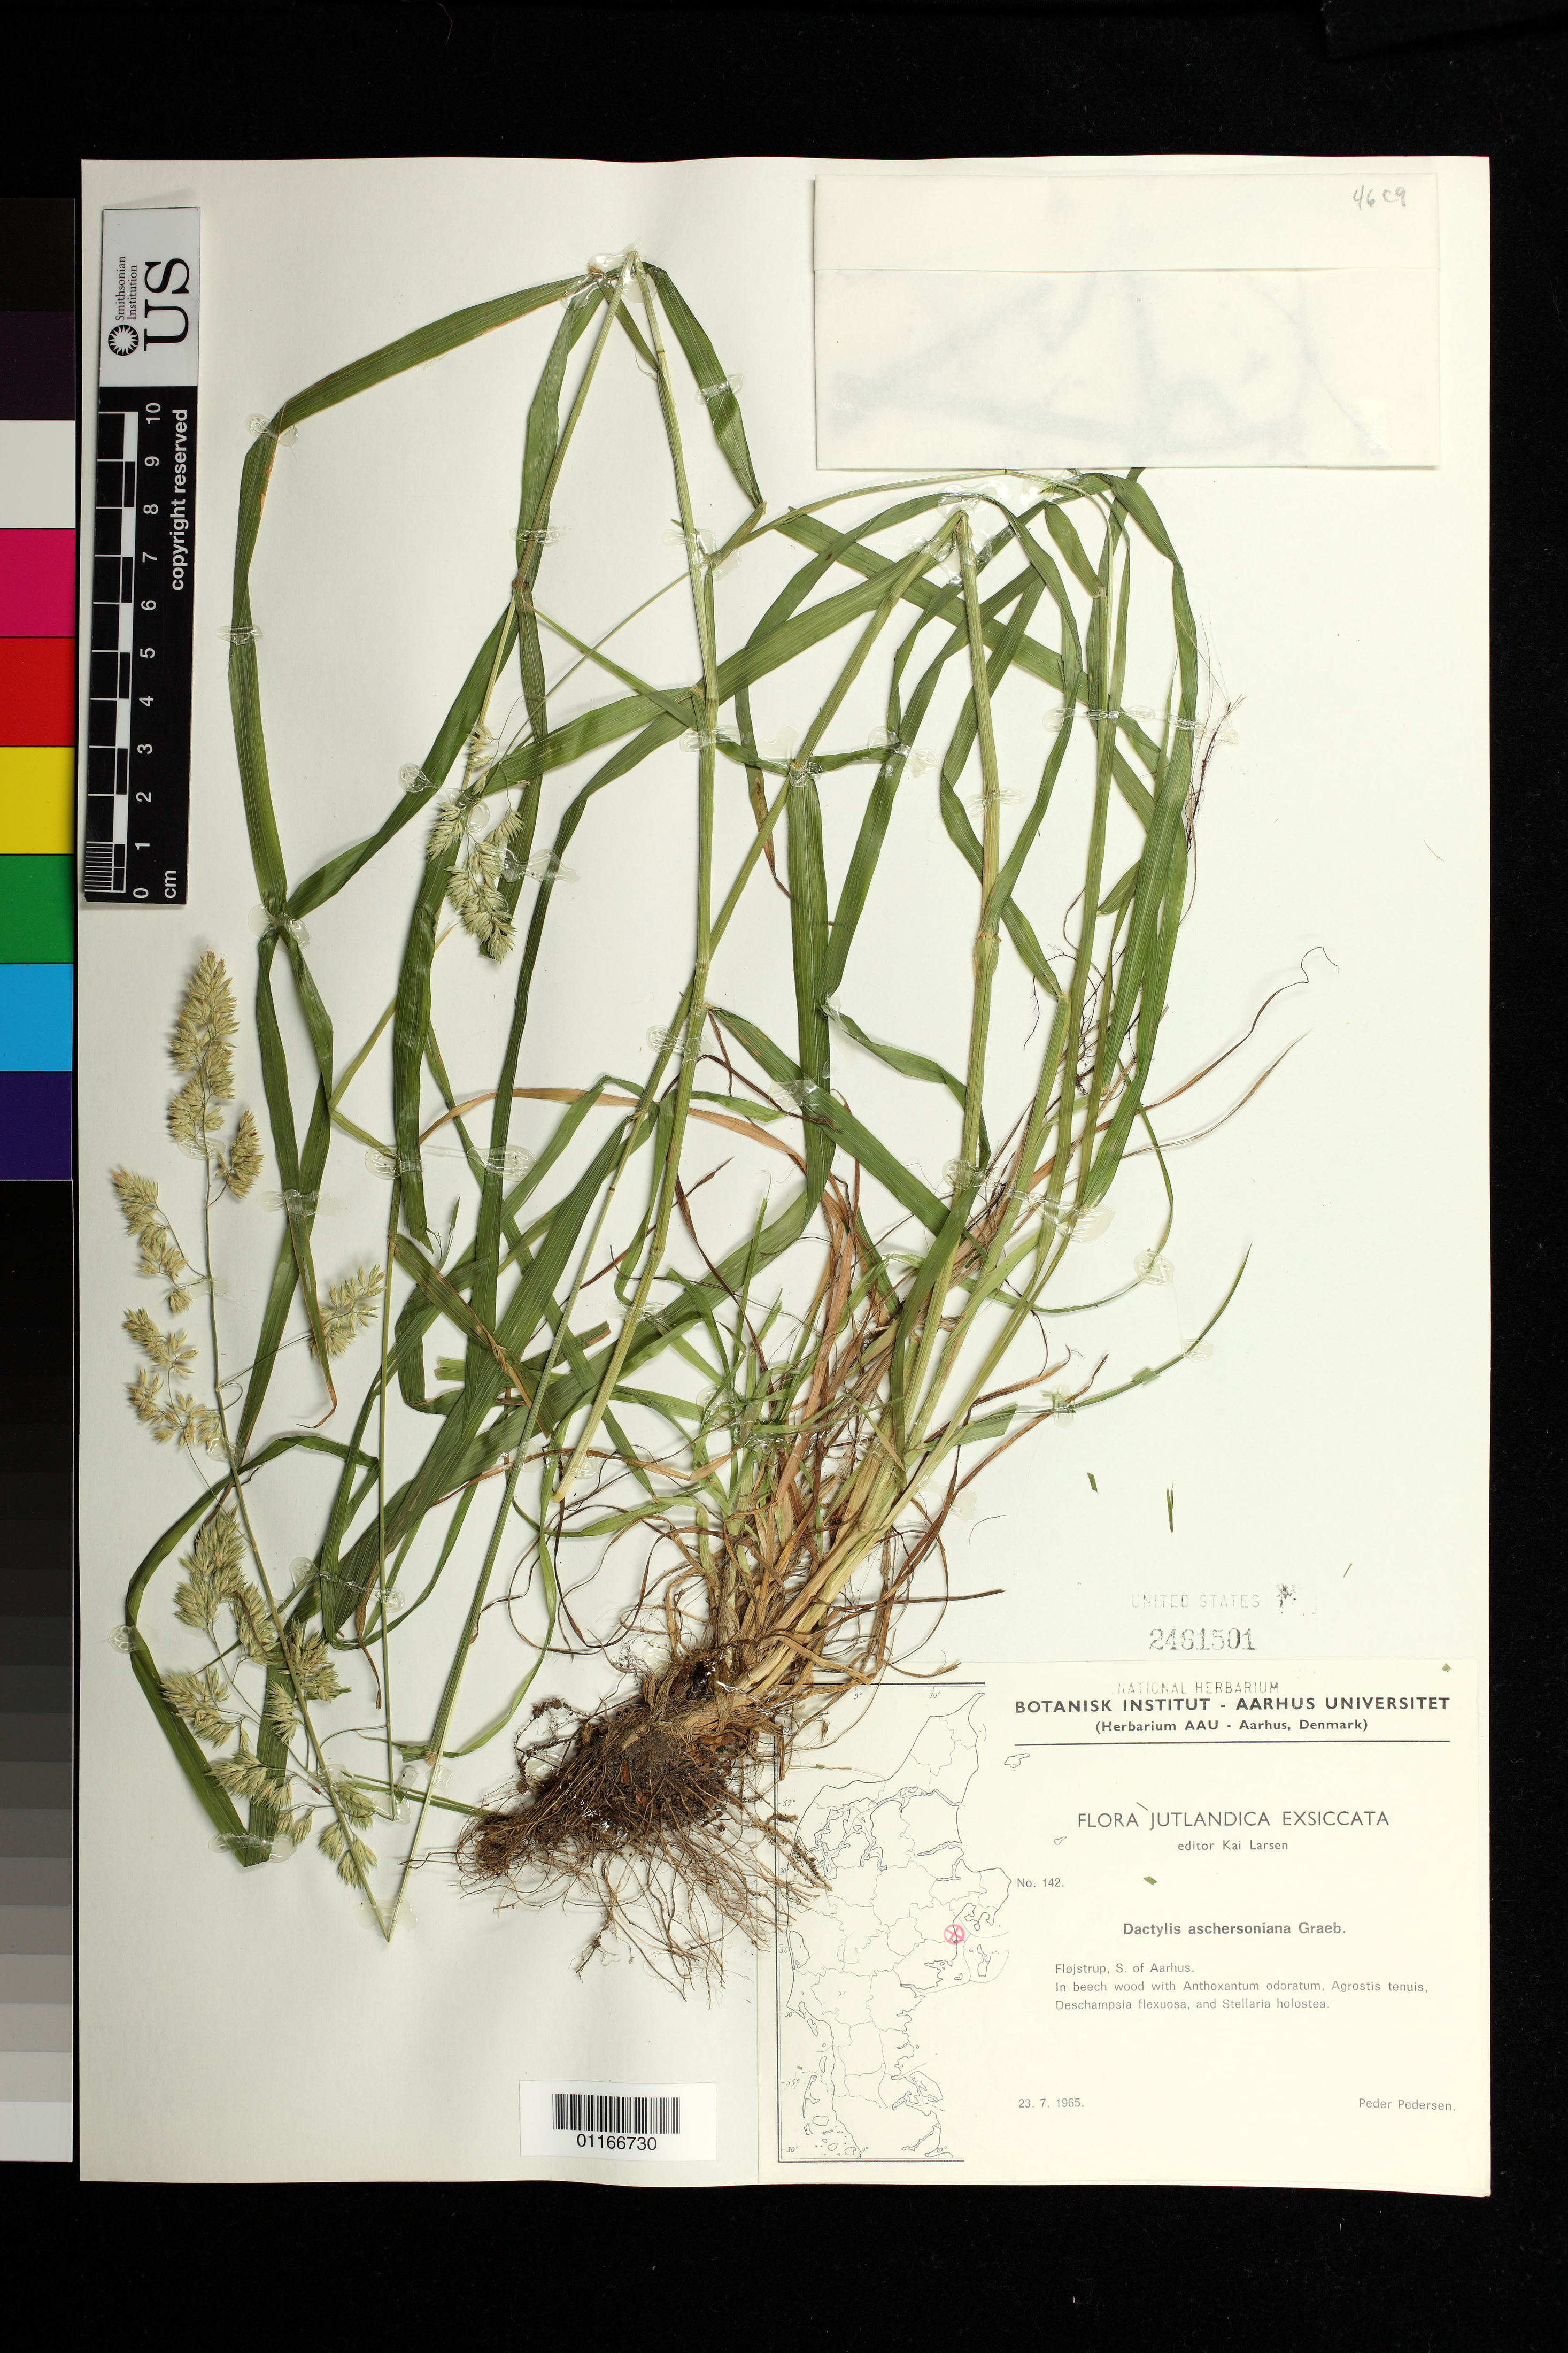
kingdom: Plantae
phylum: Tracheophyta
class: Liliopsida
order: Poales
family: Poaceae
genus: Dactylis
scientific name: Dactylis glomerata subsp. lobata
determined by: Poaceae Reorganization Project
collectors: P. Pedersen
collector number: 142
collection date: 1965-07-23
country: Denmark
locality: Flojstrup, S. of Aarhus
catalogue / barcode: US 2461501